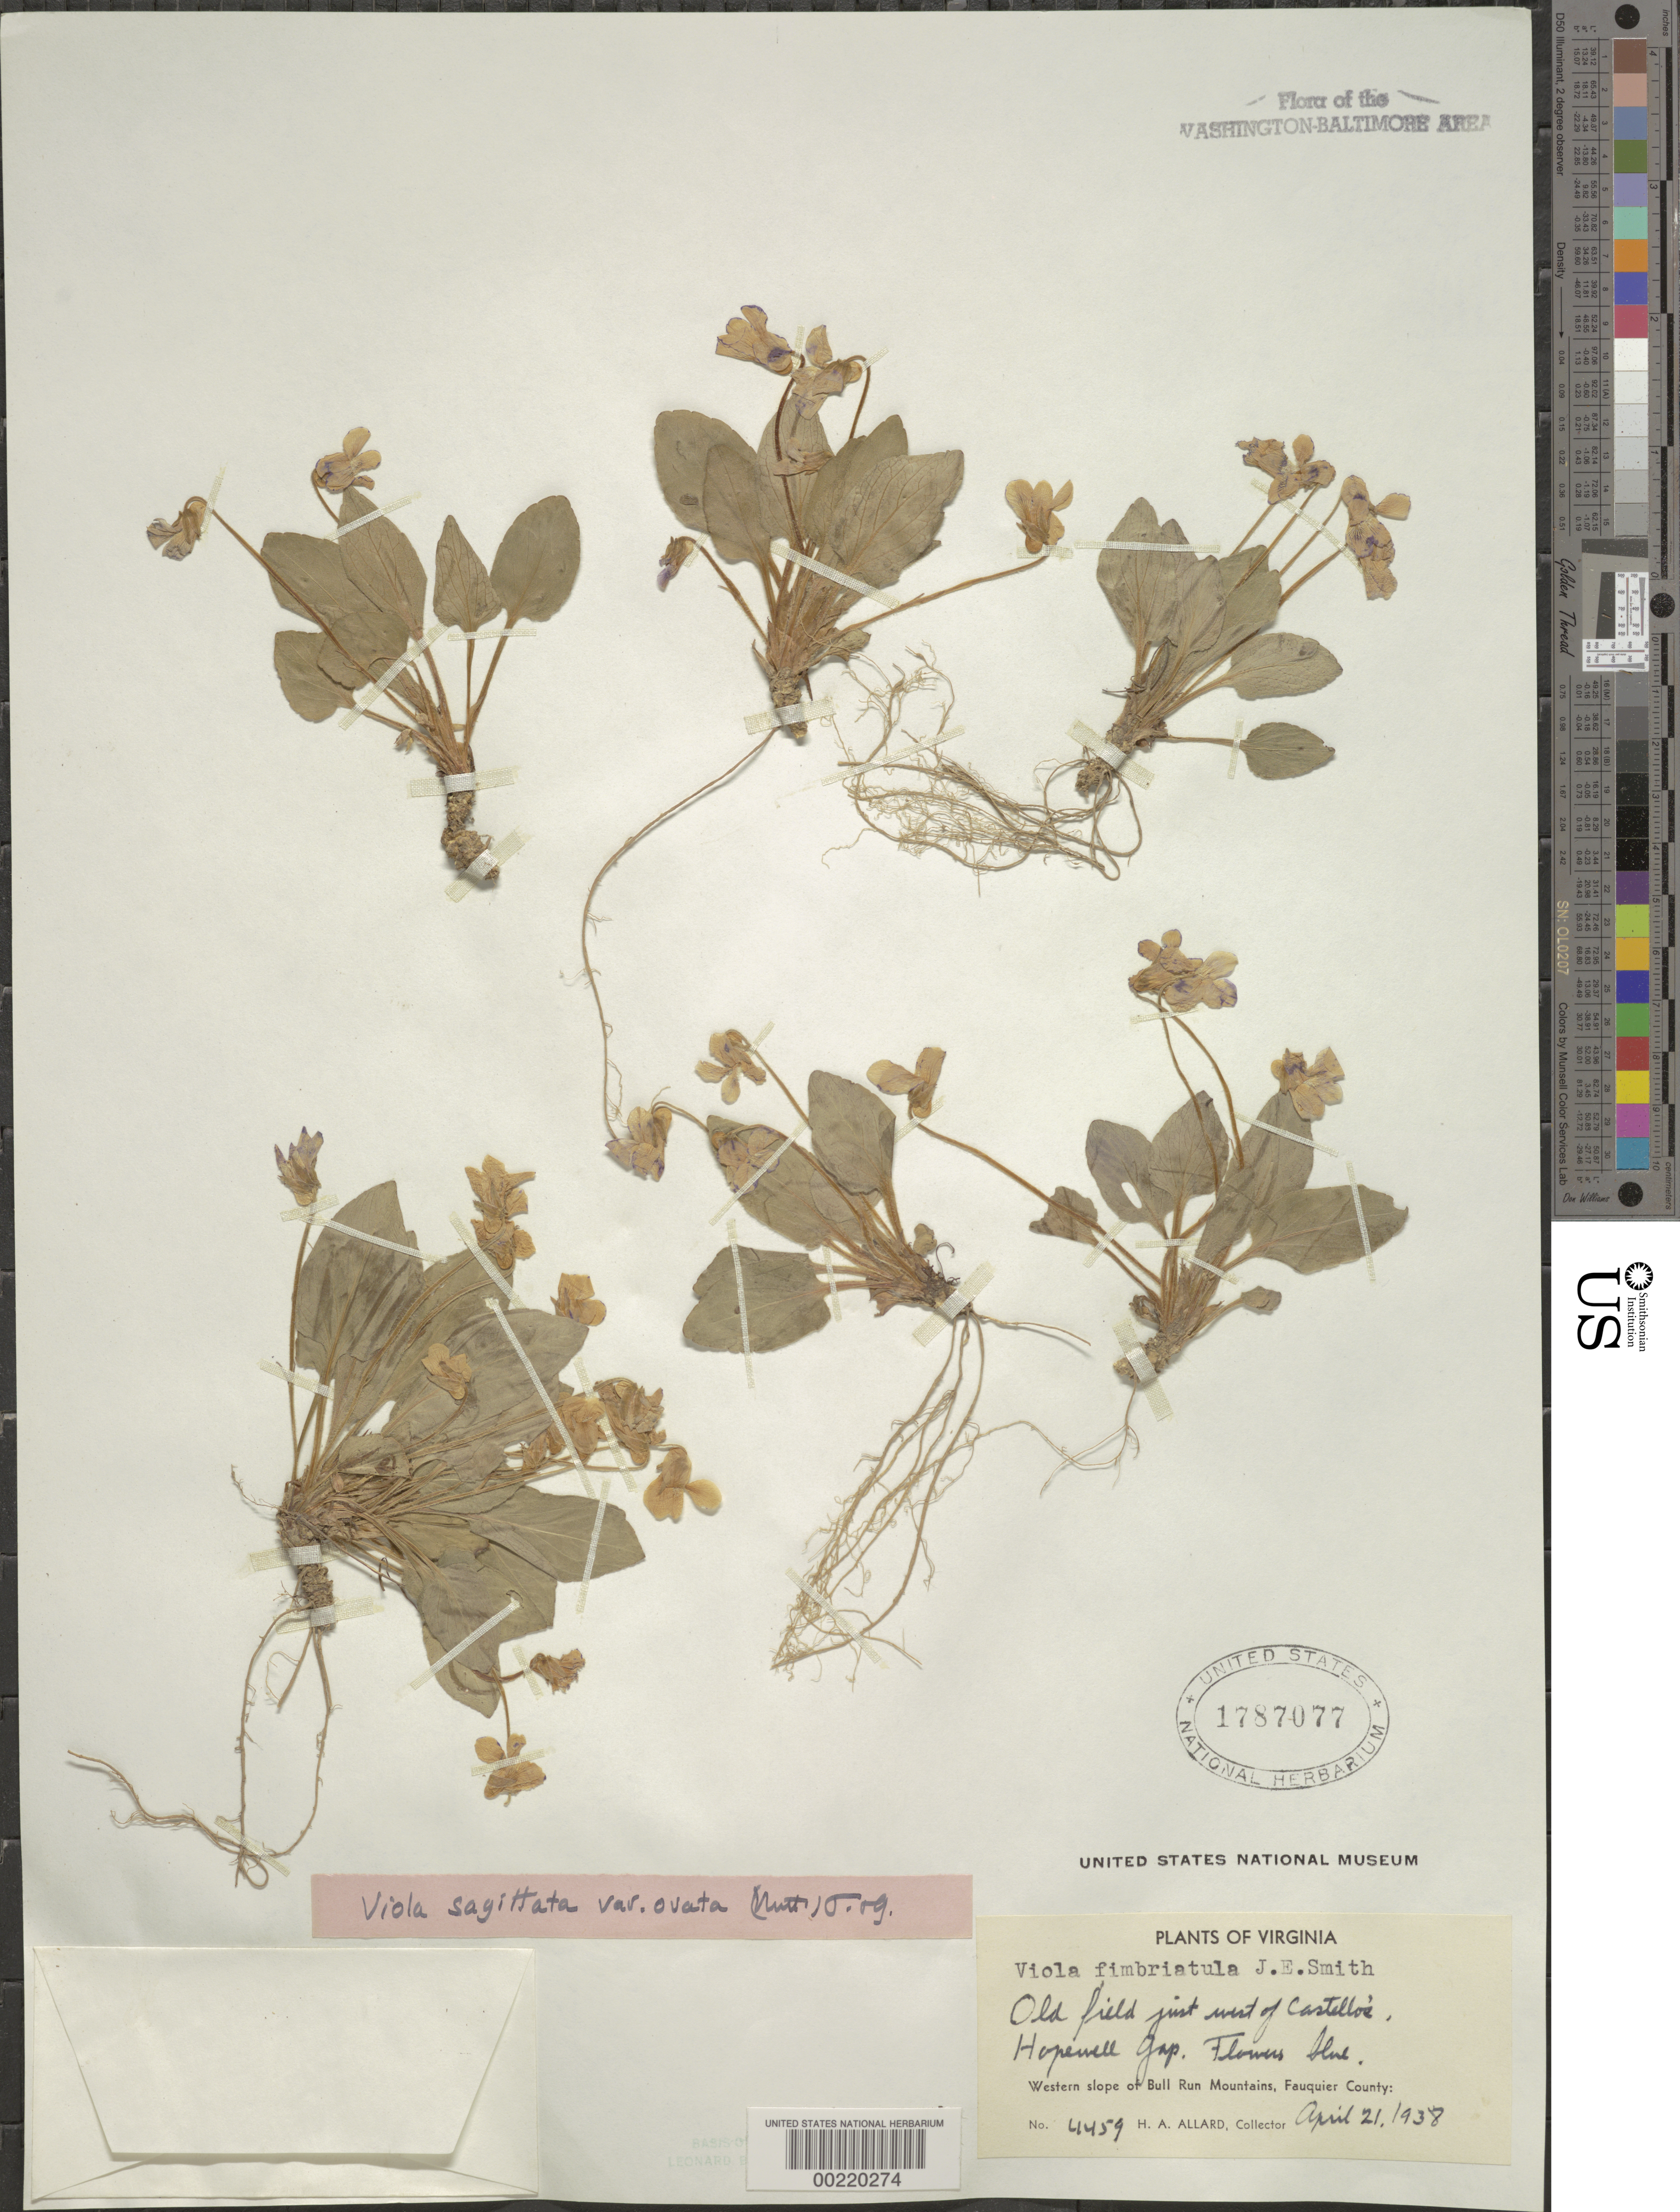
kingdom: Plantae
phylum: Tracheophyta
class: Magnoliopsida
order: Malpighiales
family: Violaceae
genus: Viola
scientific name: Viola sagittata var. ovata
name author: (Nutt.) Torr. & A. Gray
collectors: H. A. Allard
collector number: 4459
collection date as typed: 21 Apr 1938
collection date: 1938-04-21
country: United States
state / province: Virginia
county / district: Fauquier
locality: West of Castellos, Hopewell Gap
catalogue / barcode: US 1787077